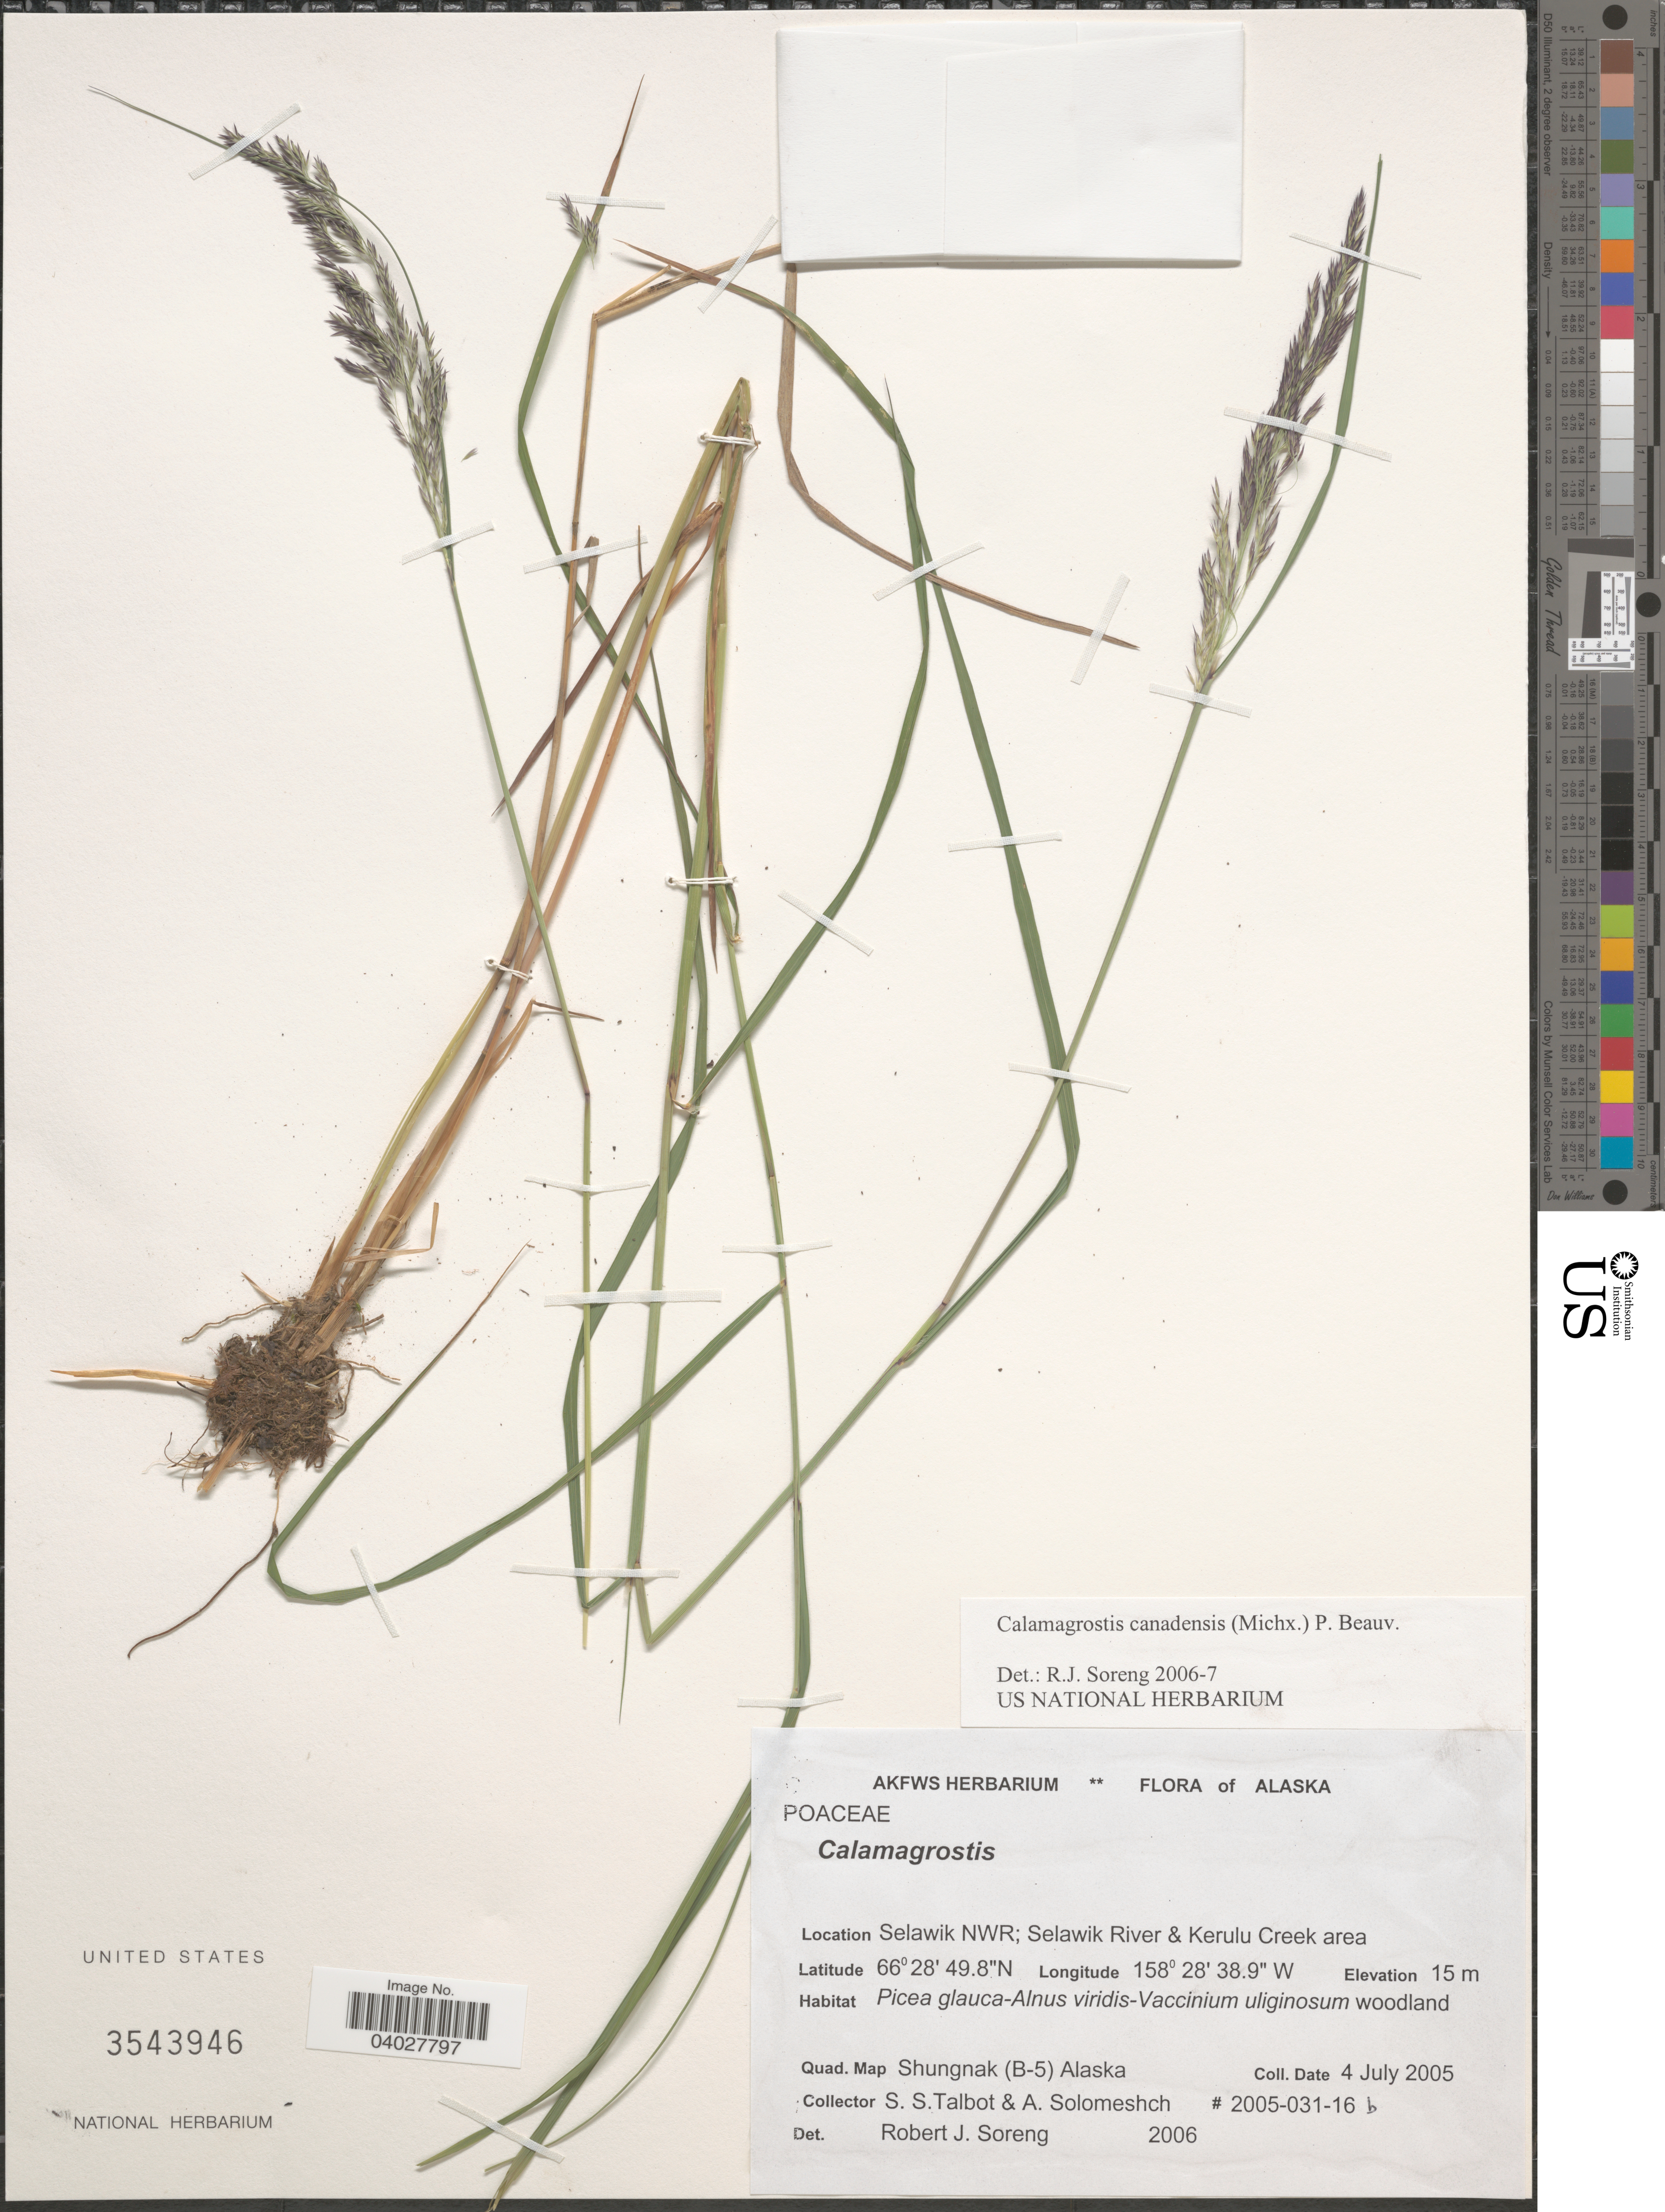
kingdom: Plantae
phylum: Tracheophyta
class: Liliopsida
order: Poales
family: Poaceae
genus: Calamagrostis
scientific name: Calamagrostis canadensis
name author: (Michx.) P. Beauv.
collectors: S. S. Talbot & A. Solomeshch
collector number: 2005-031-16b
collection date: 2005-07-04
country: United States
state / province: Alaska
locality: Selawik NWR; Selawik River & Kerulu Creek area. Quad. Map Shungnak (B-5) Alaska.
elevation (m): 15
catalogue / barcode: US 3543946